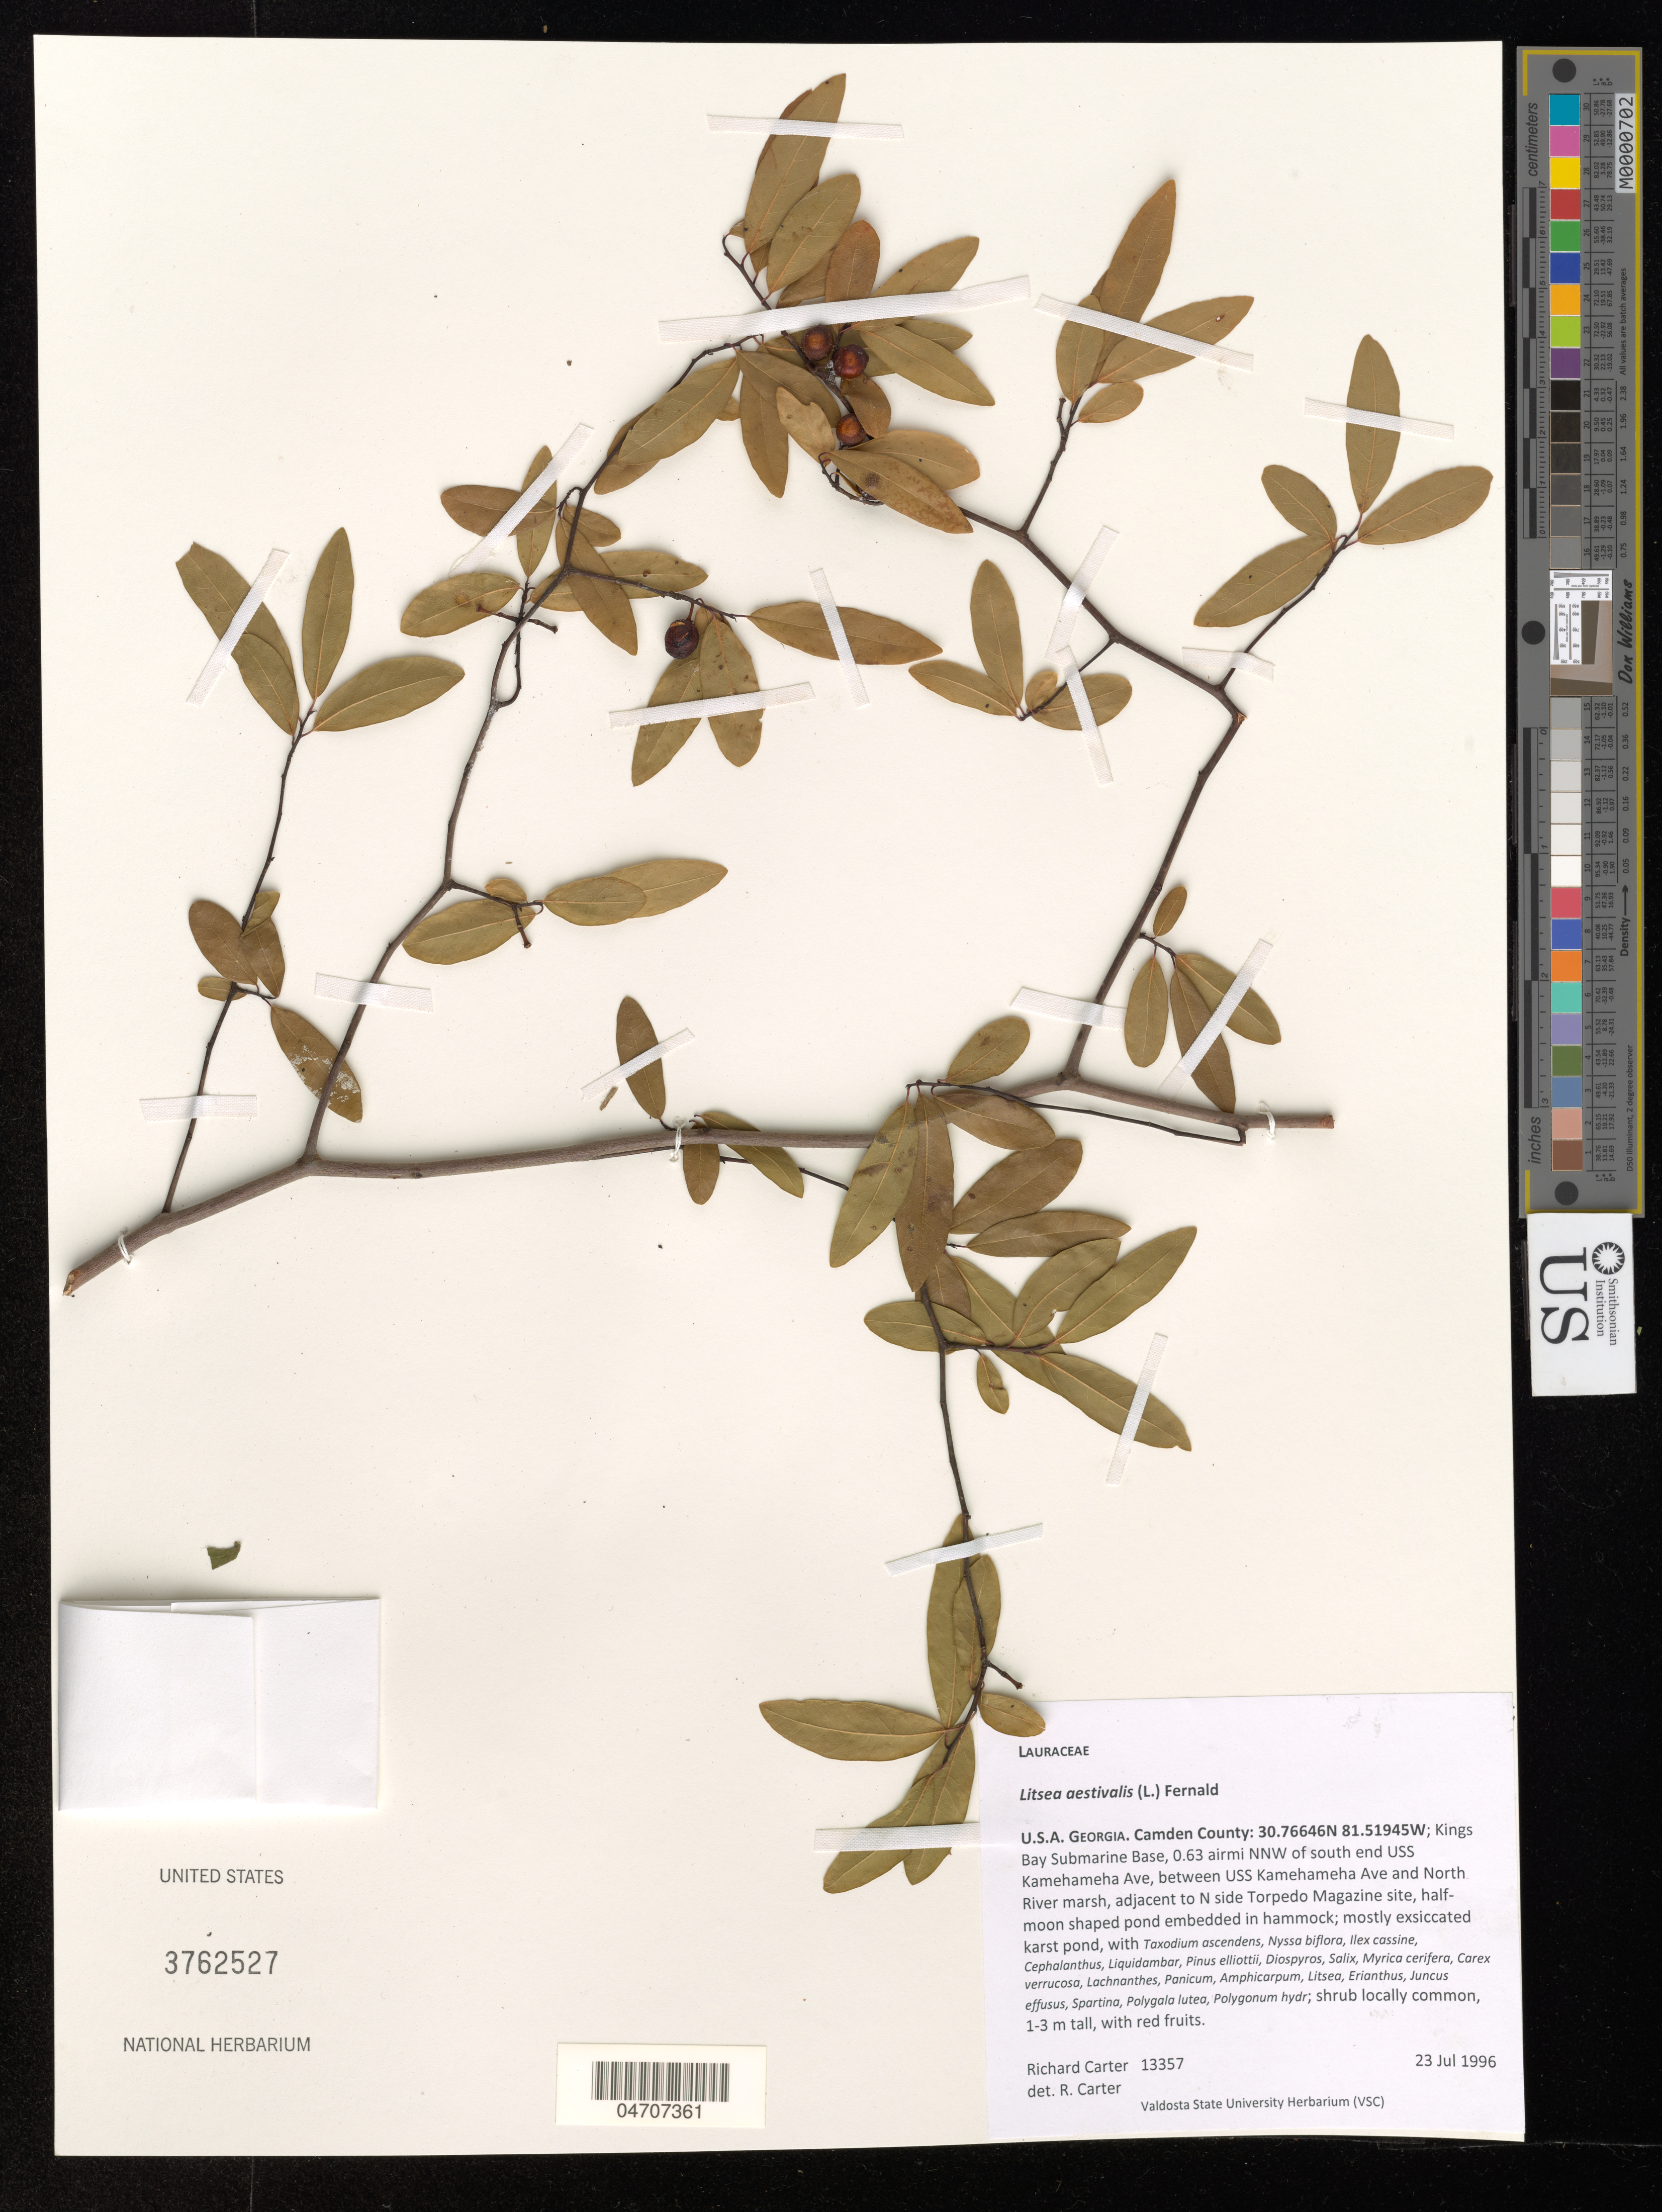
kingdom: Plantae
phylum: Tracheophyta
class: Magnoliopsida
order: Laurales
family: Lauraceae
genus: Litsea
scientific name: Litsea aestivalis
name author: (L.) Fernald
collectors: R. Carter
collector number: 13357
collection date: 1996-07-23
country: United States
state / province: Georgia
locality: Camden County: Kings Bay Submarine Base, 0.63 airmi NNW of south end USS Kamehameha Ave, between USS Kamehameha Ave and North River marsh, adjacent to N side Torpedo Magazine site, halfmoon shaped pond embedded in hammock.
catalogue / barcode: US 3762527